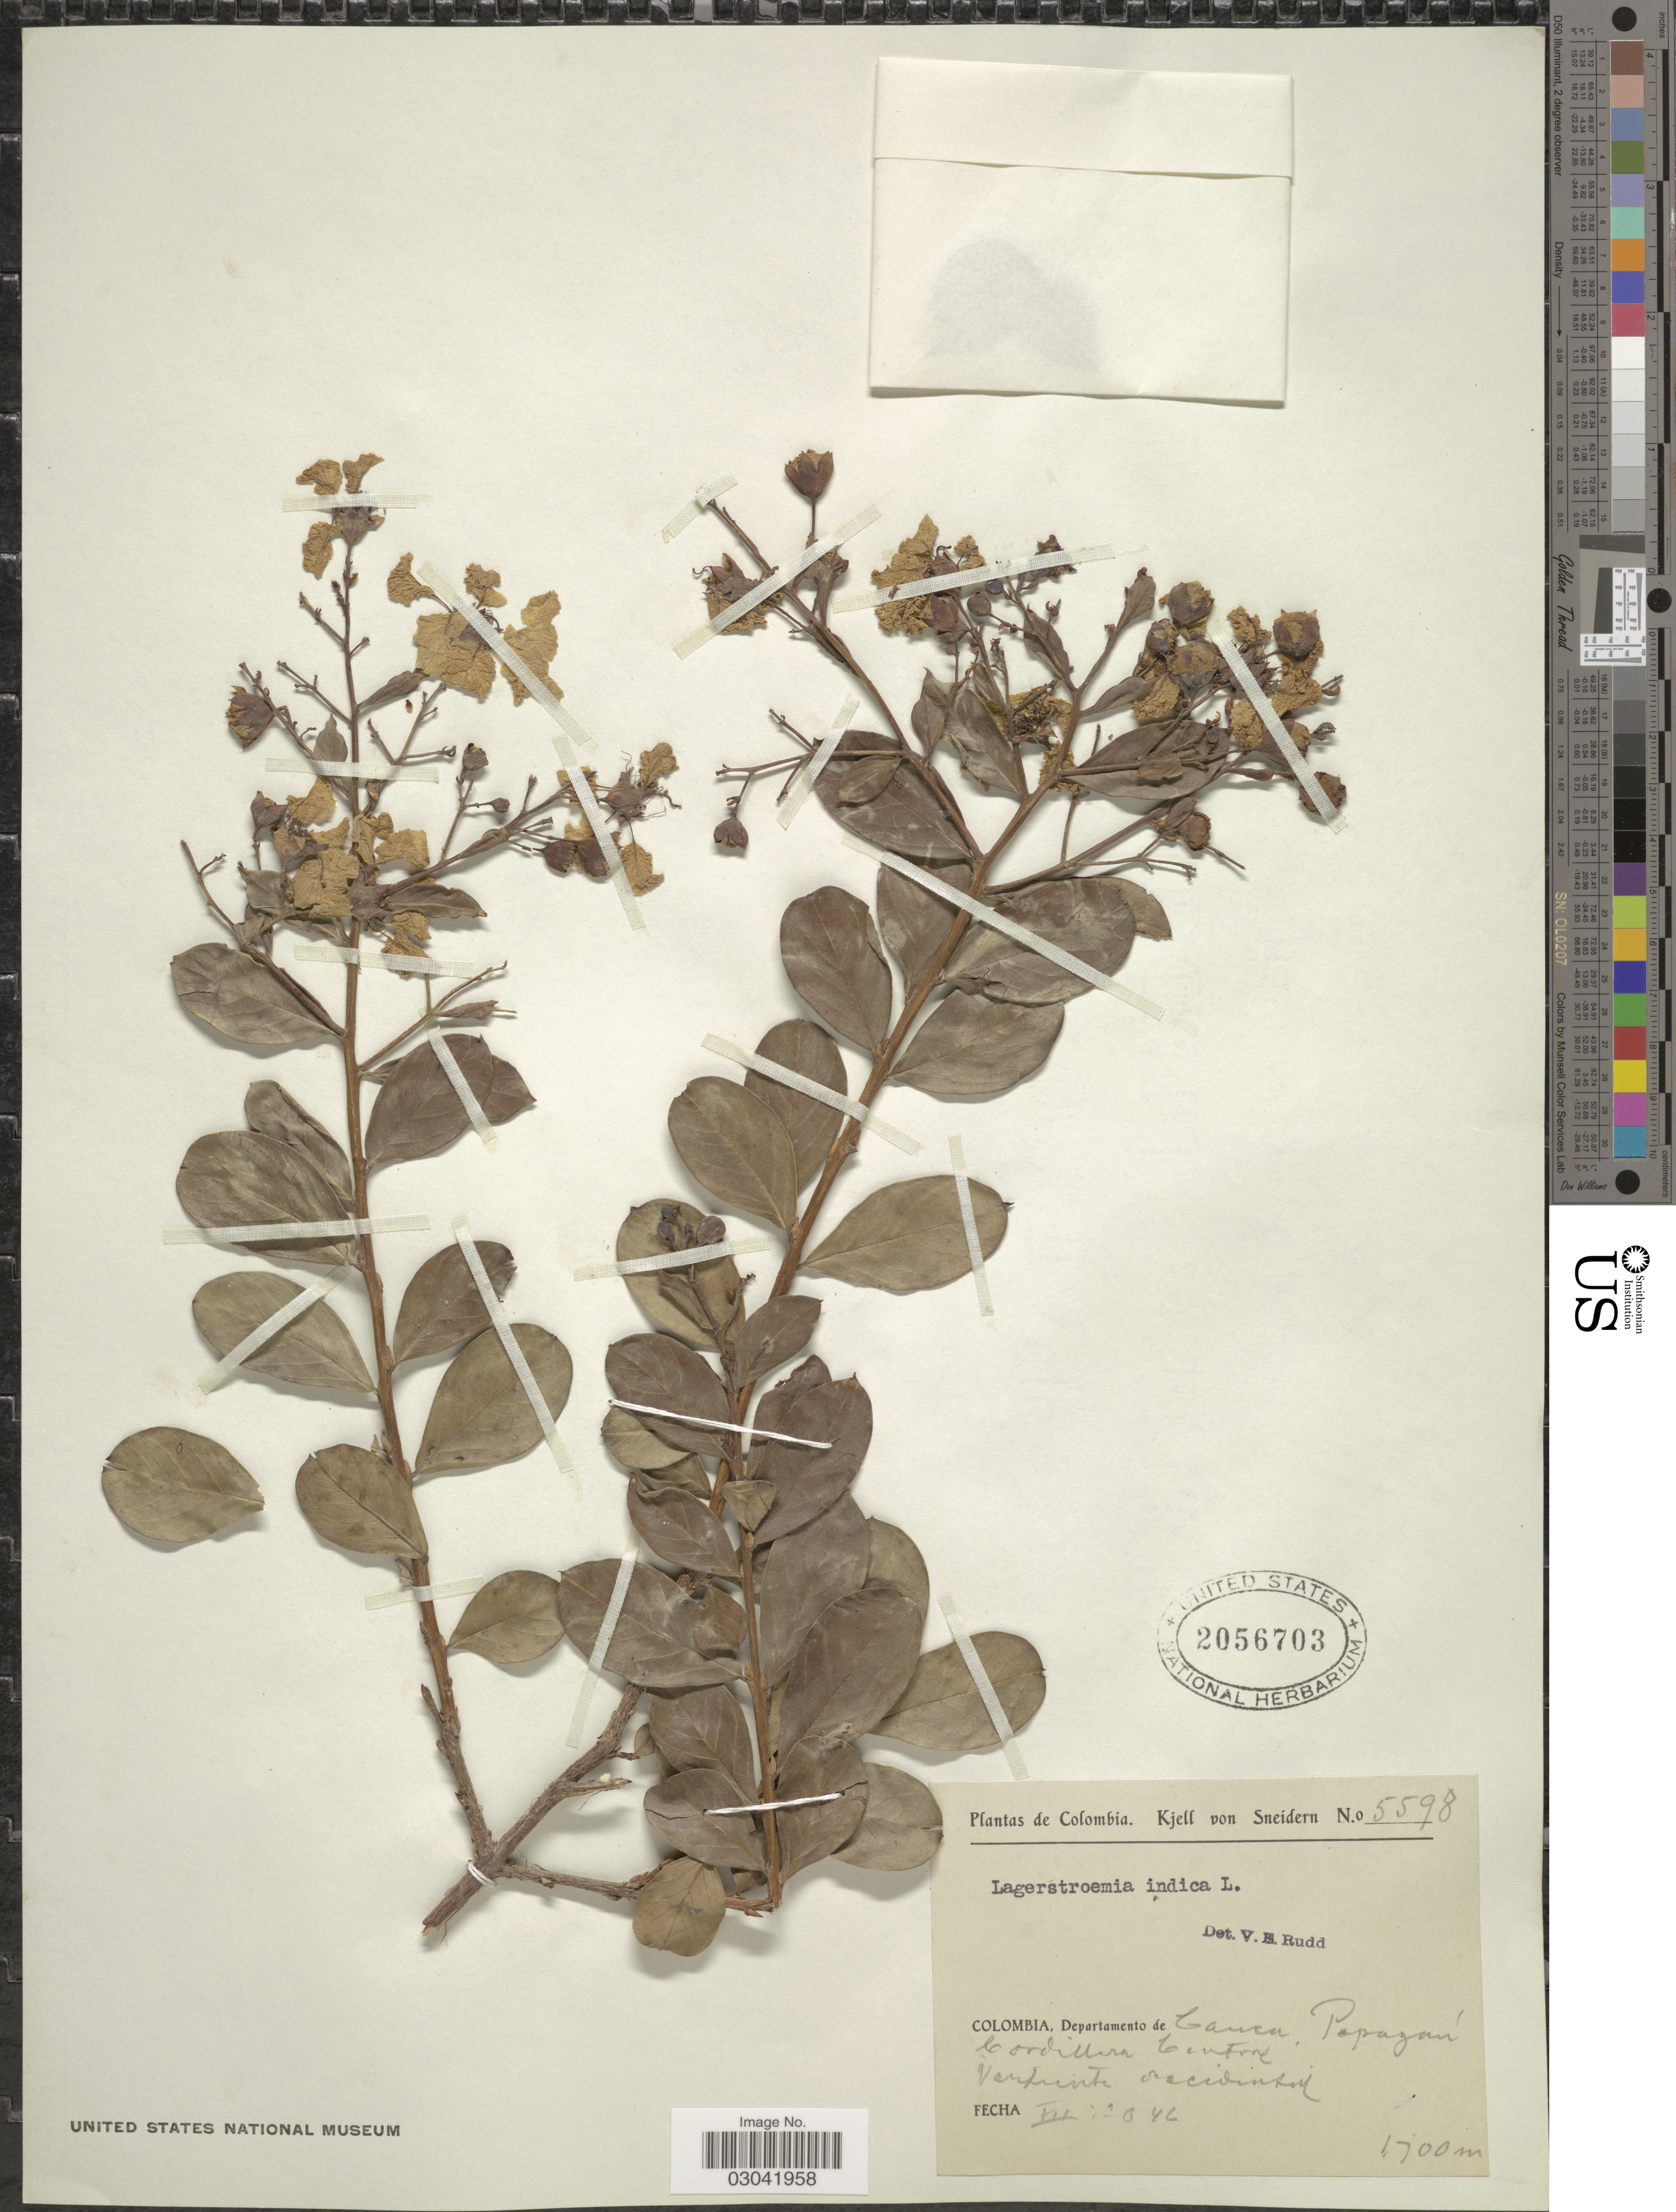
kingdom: Plantae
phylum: Tracheophyta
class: Magnoliopsida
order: Myrtales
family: Lythraceae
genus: Lagerstroemia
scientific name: Lagerstroemia indica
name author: L.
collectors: K. von Sneidern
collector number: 5598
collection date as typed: Transcribed d/m/y: 20/7/46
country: Colombia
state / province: Cauca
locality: Departamento de Cauca, Popayan Cordillera Central. Vertiente occidental.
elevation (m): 1700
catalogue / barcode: US 2056703